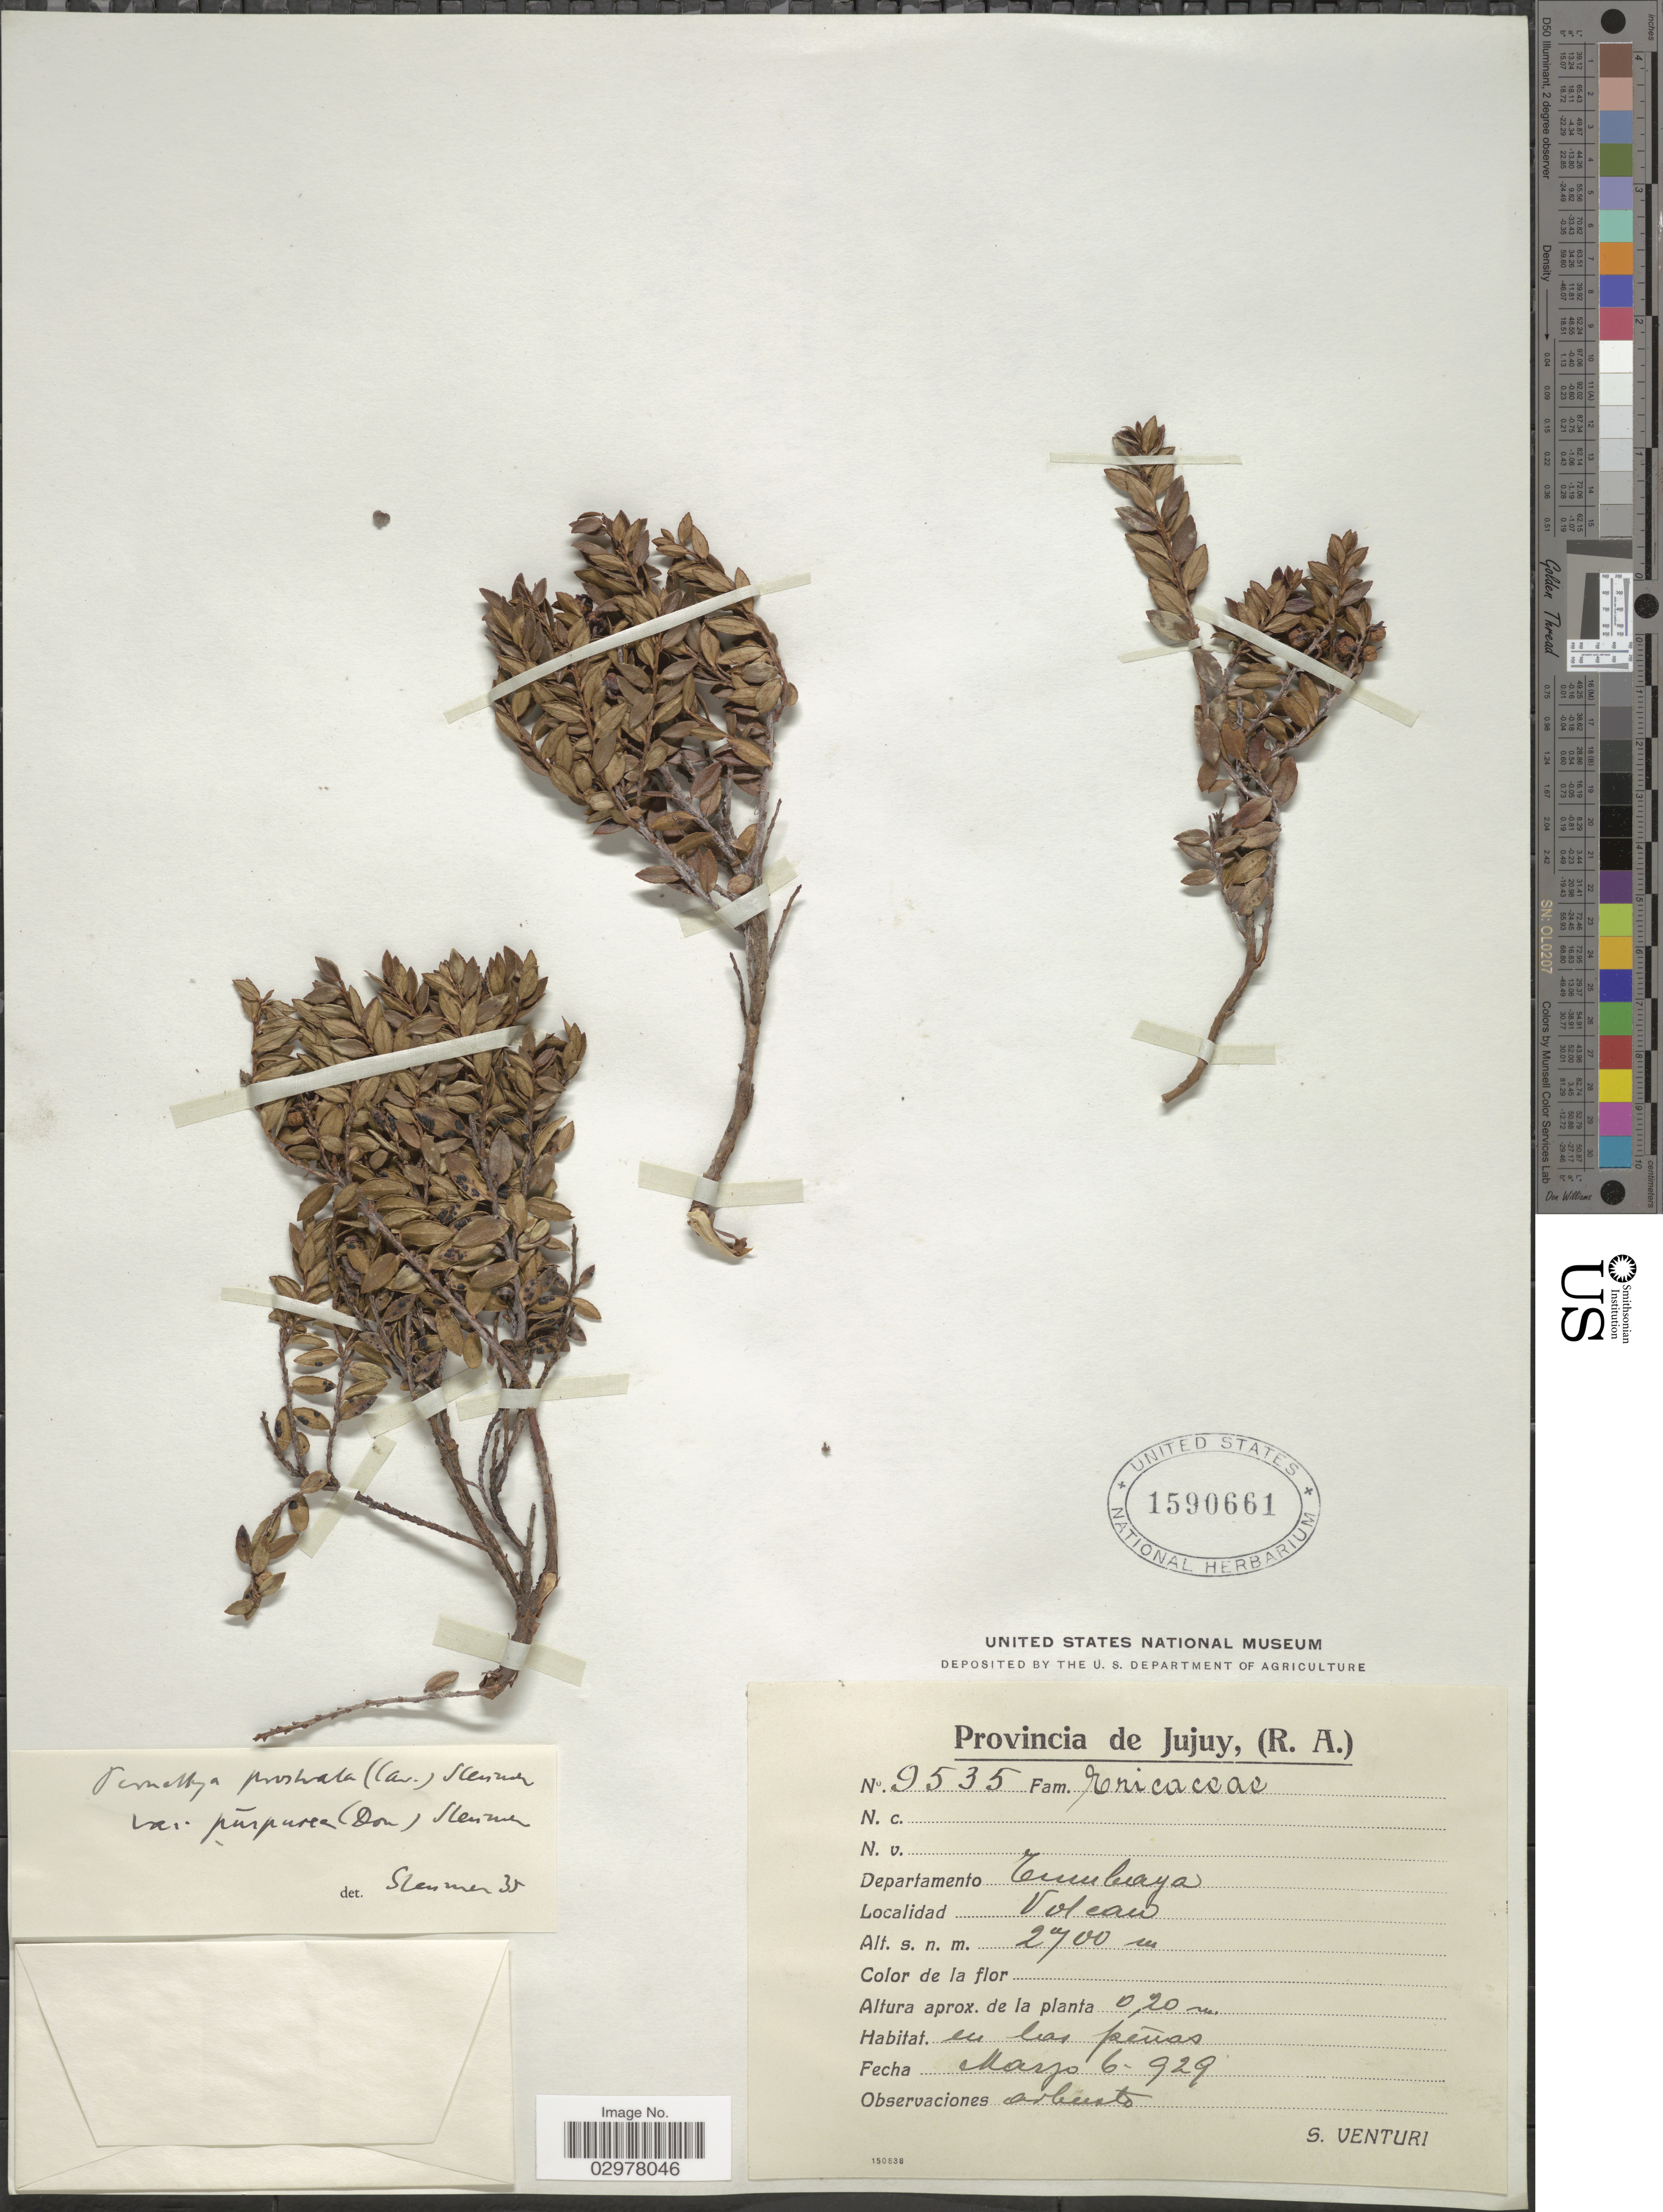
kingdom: Plantae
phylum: Tracheophyta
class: Magnoliopsida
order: Ericales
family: Ericaceae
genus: Pernettya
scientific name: Pernettya prostrata var. purpurea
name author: (D. Don ex G. Don) Sleumer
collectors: S. Venturi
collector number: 9535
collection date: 1929-03-06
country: Argentina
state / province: Jujuy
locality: (R.A.), Departamento Tumbaya. Volcan.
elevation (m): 2700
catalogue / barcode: US 1590661